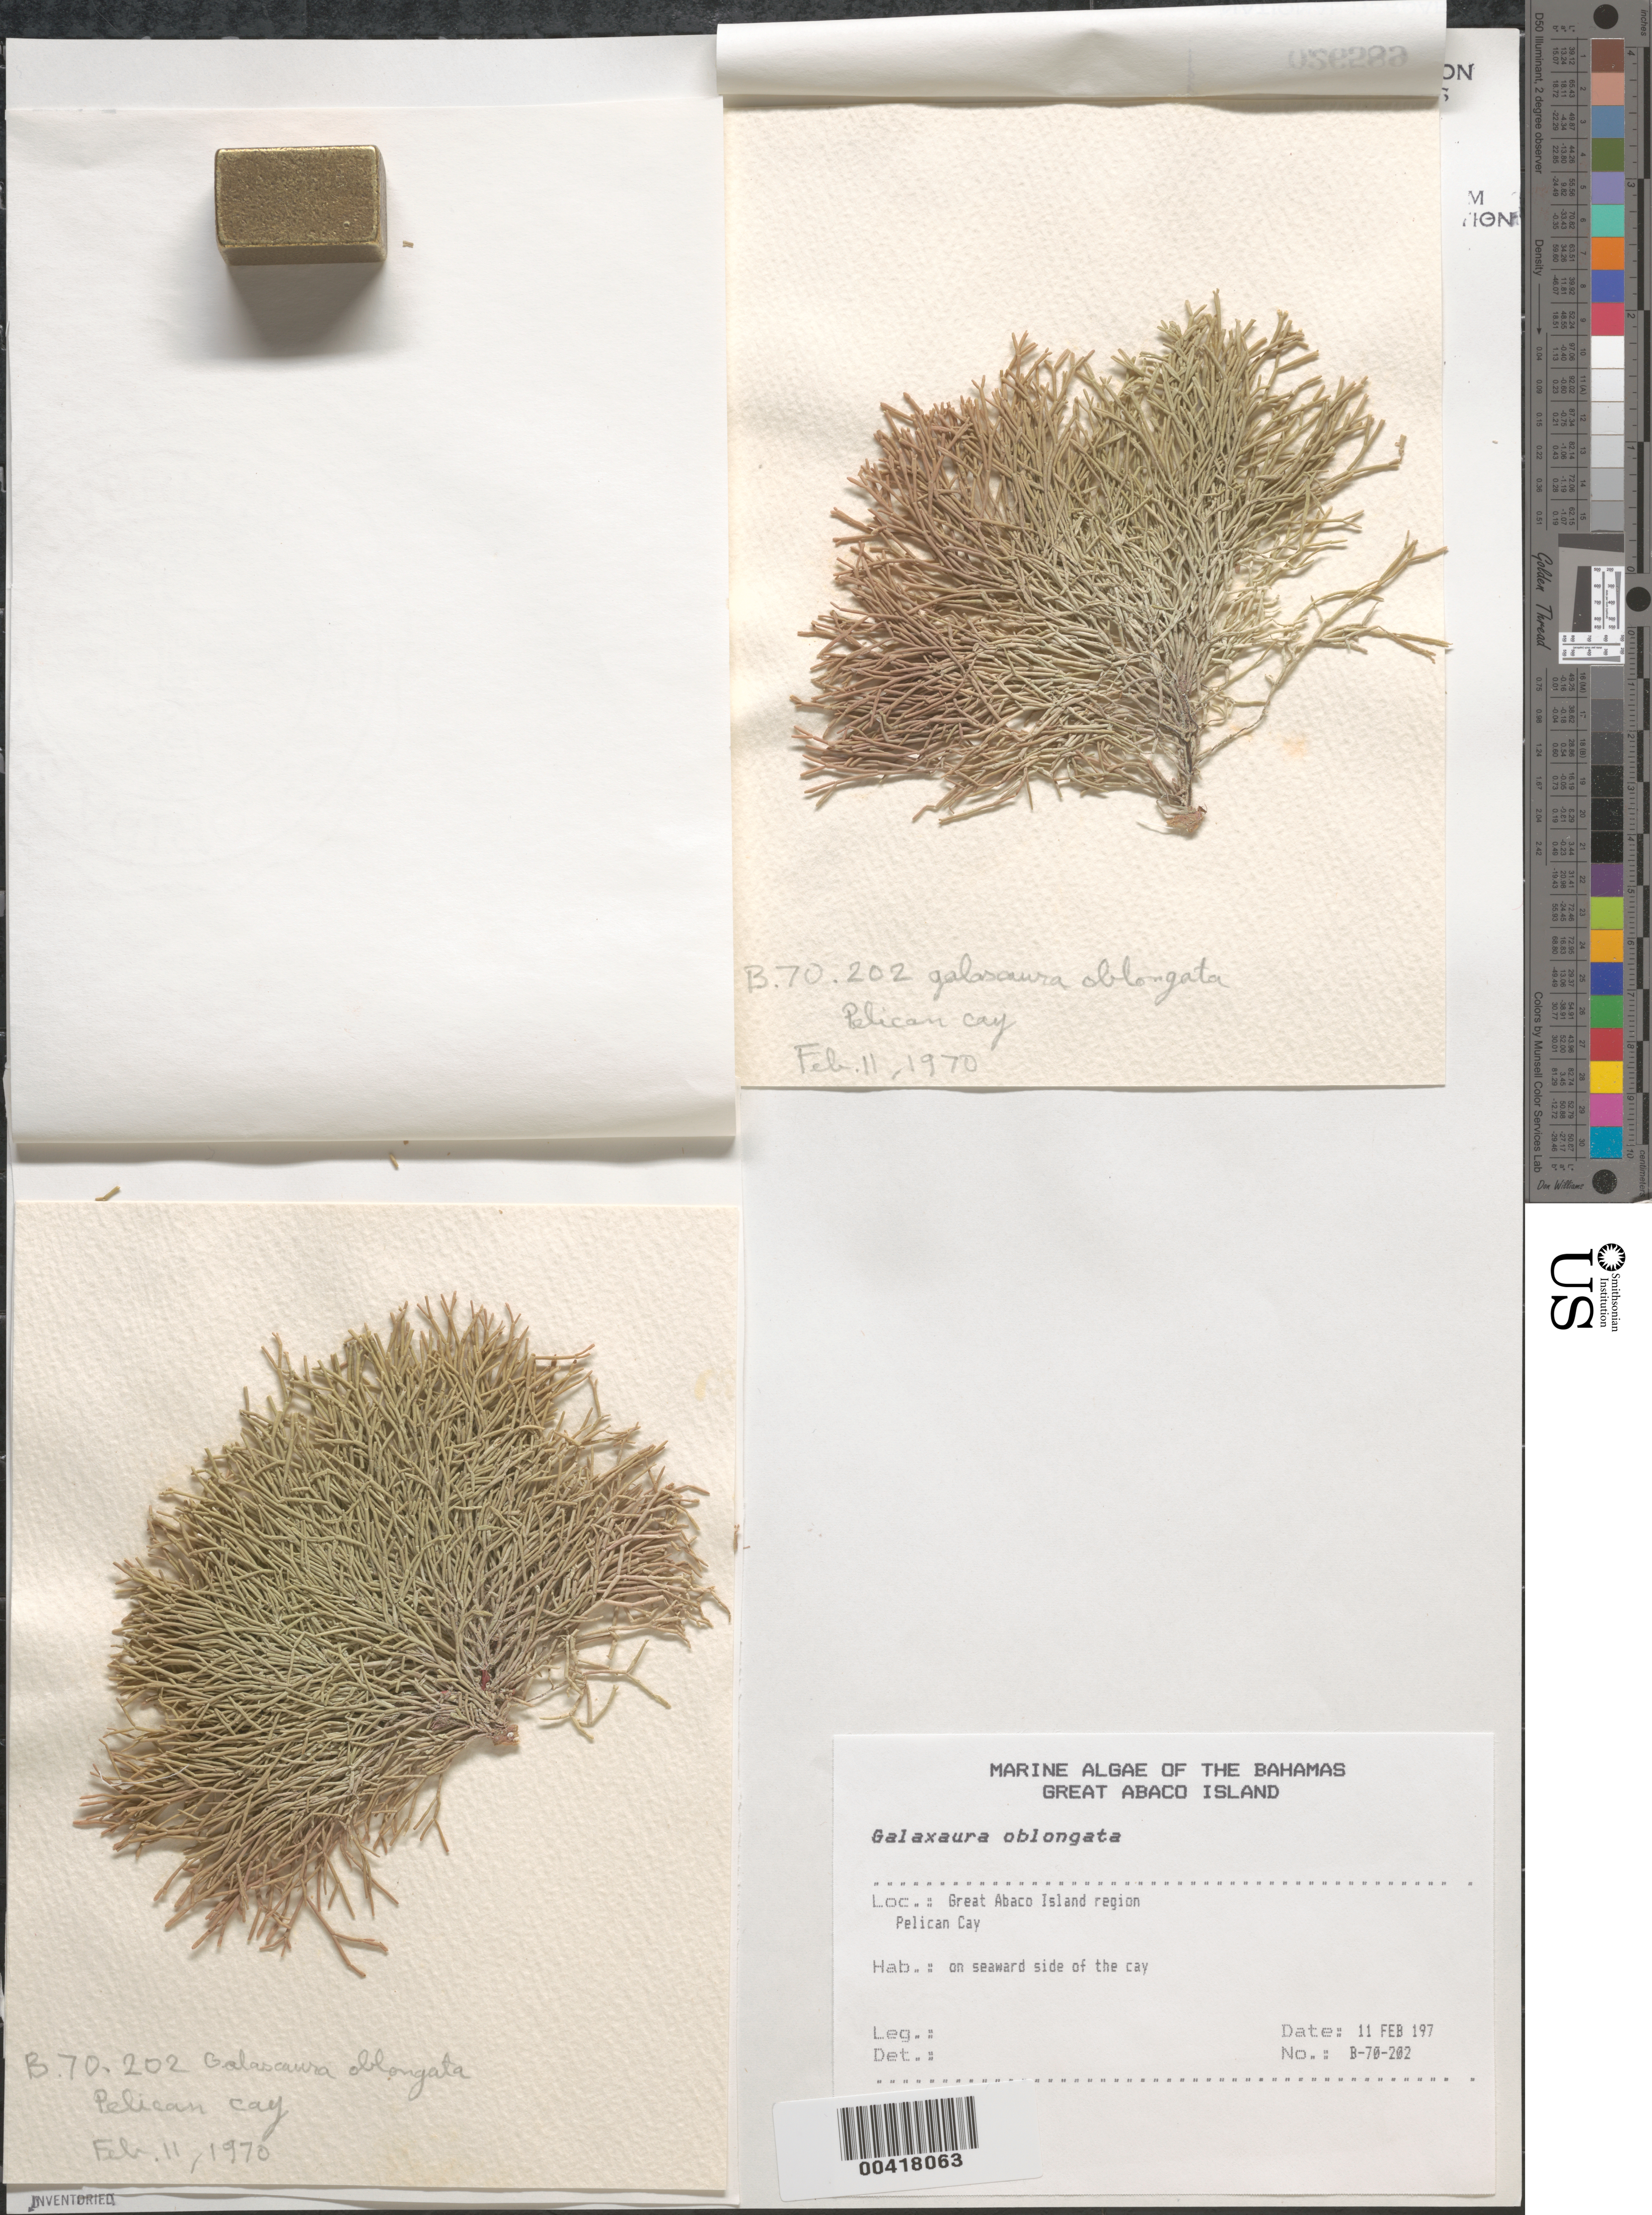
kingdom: Plantae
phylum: Rhodophyta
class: Florideophyceae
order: Nemaliales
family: Galaxauraceae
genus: Tricleocarpa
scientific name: Tricleocarpa fragilis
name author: (L.) Huisman & R.A. Towns.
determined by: Algae name updating Project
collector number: B-70-202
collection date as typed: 11 Feb 1970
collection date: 1970-02-11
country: Bahamas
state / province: Abaco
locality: Pelican cay, great abaco island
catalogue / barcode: US 26589